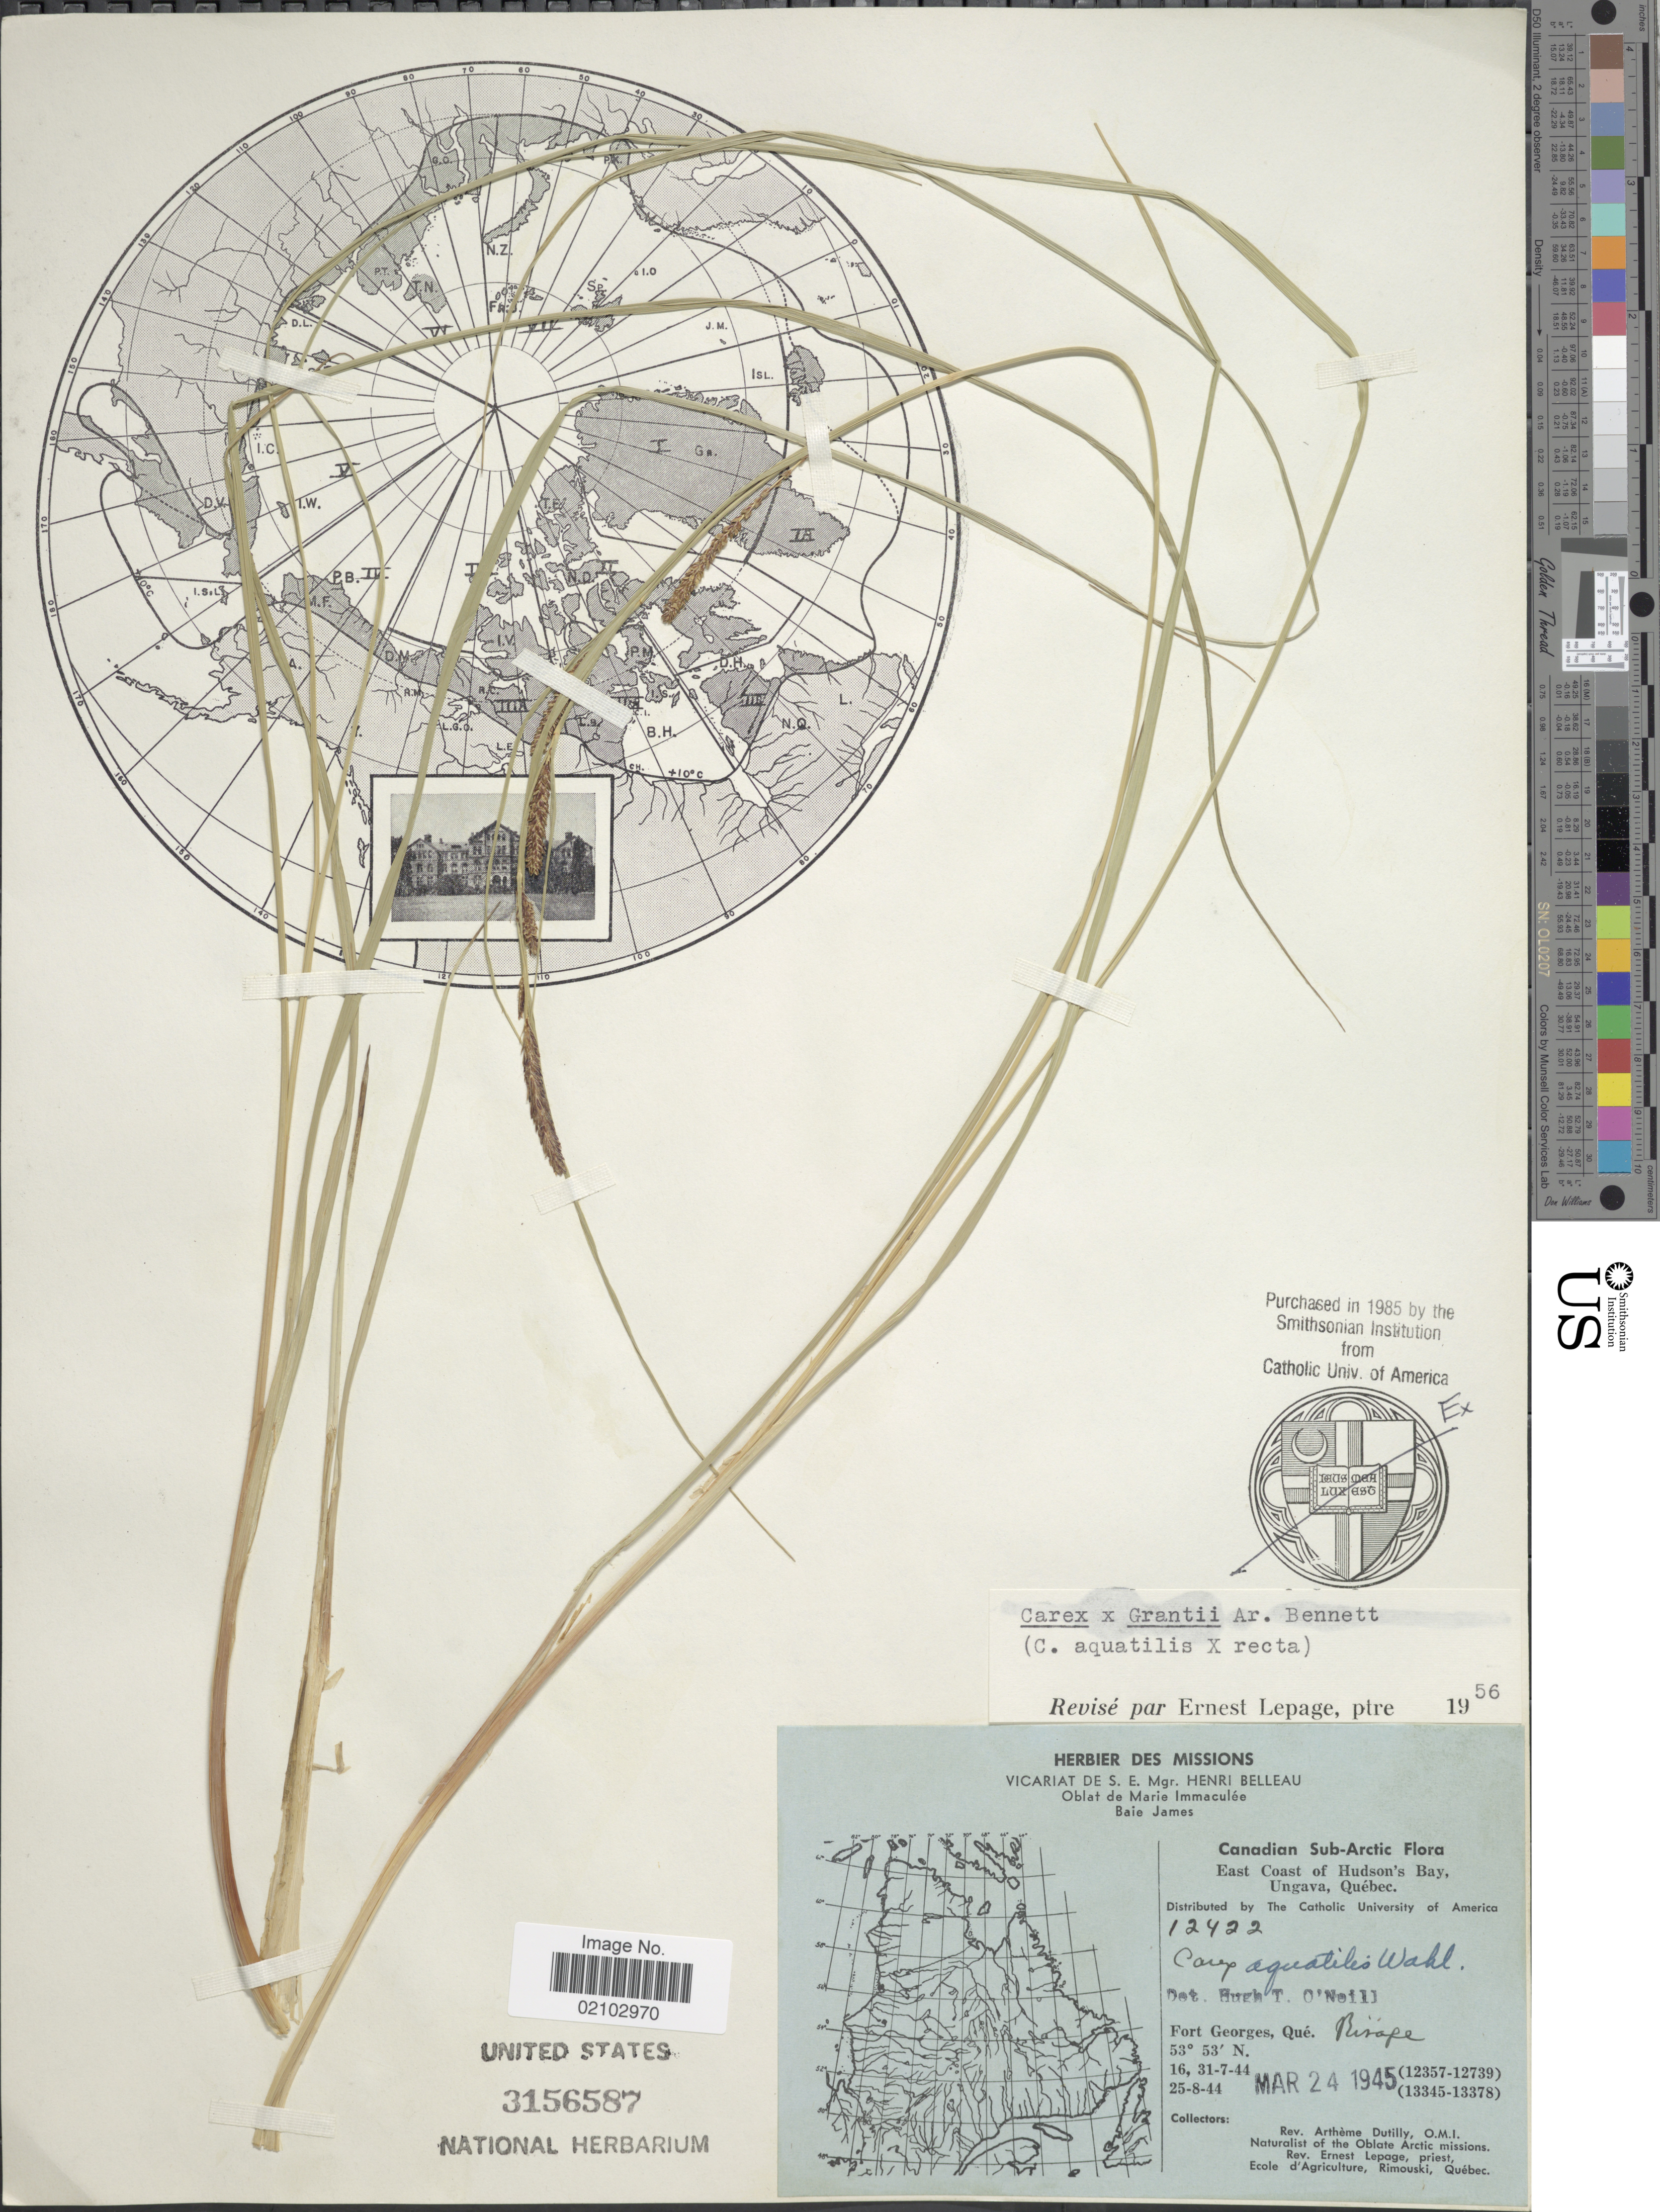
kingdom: Plantae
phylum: Tracheophyta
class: Liliopsida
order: Poales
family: Cyperaceae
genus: Carex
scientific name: Carex aquatilis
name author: Wahlenb.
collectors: A. Dutilly & E. Lepage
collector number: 12422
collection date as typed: Transcribed d/m/y: 16/7/44 to 25/8/44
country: Canada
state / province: Quebec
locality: Canadian Sub-Arctic, East Coast of Hudson's Bay, Ungava, Fort Georges, Rivage.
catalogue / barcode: US 3156587